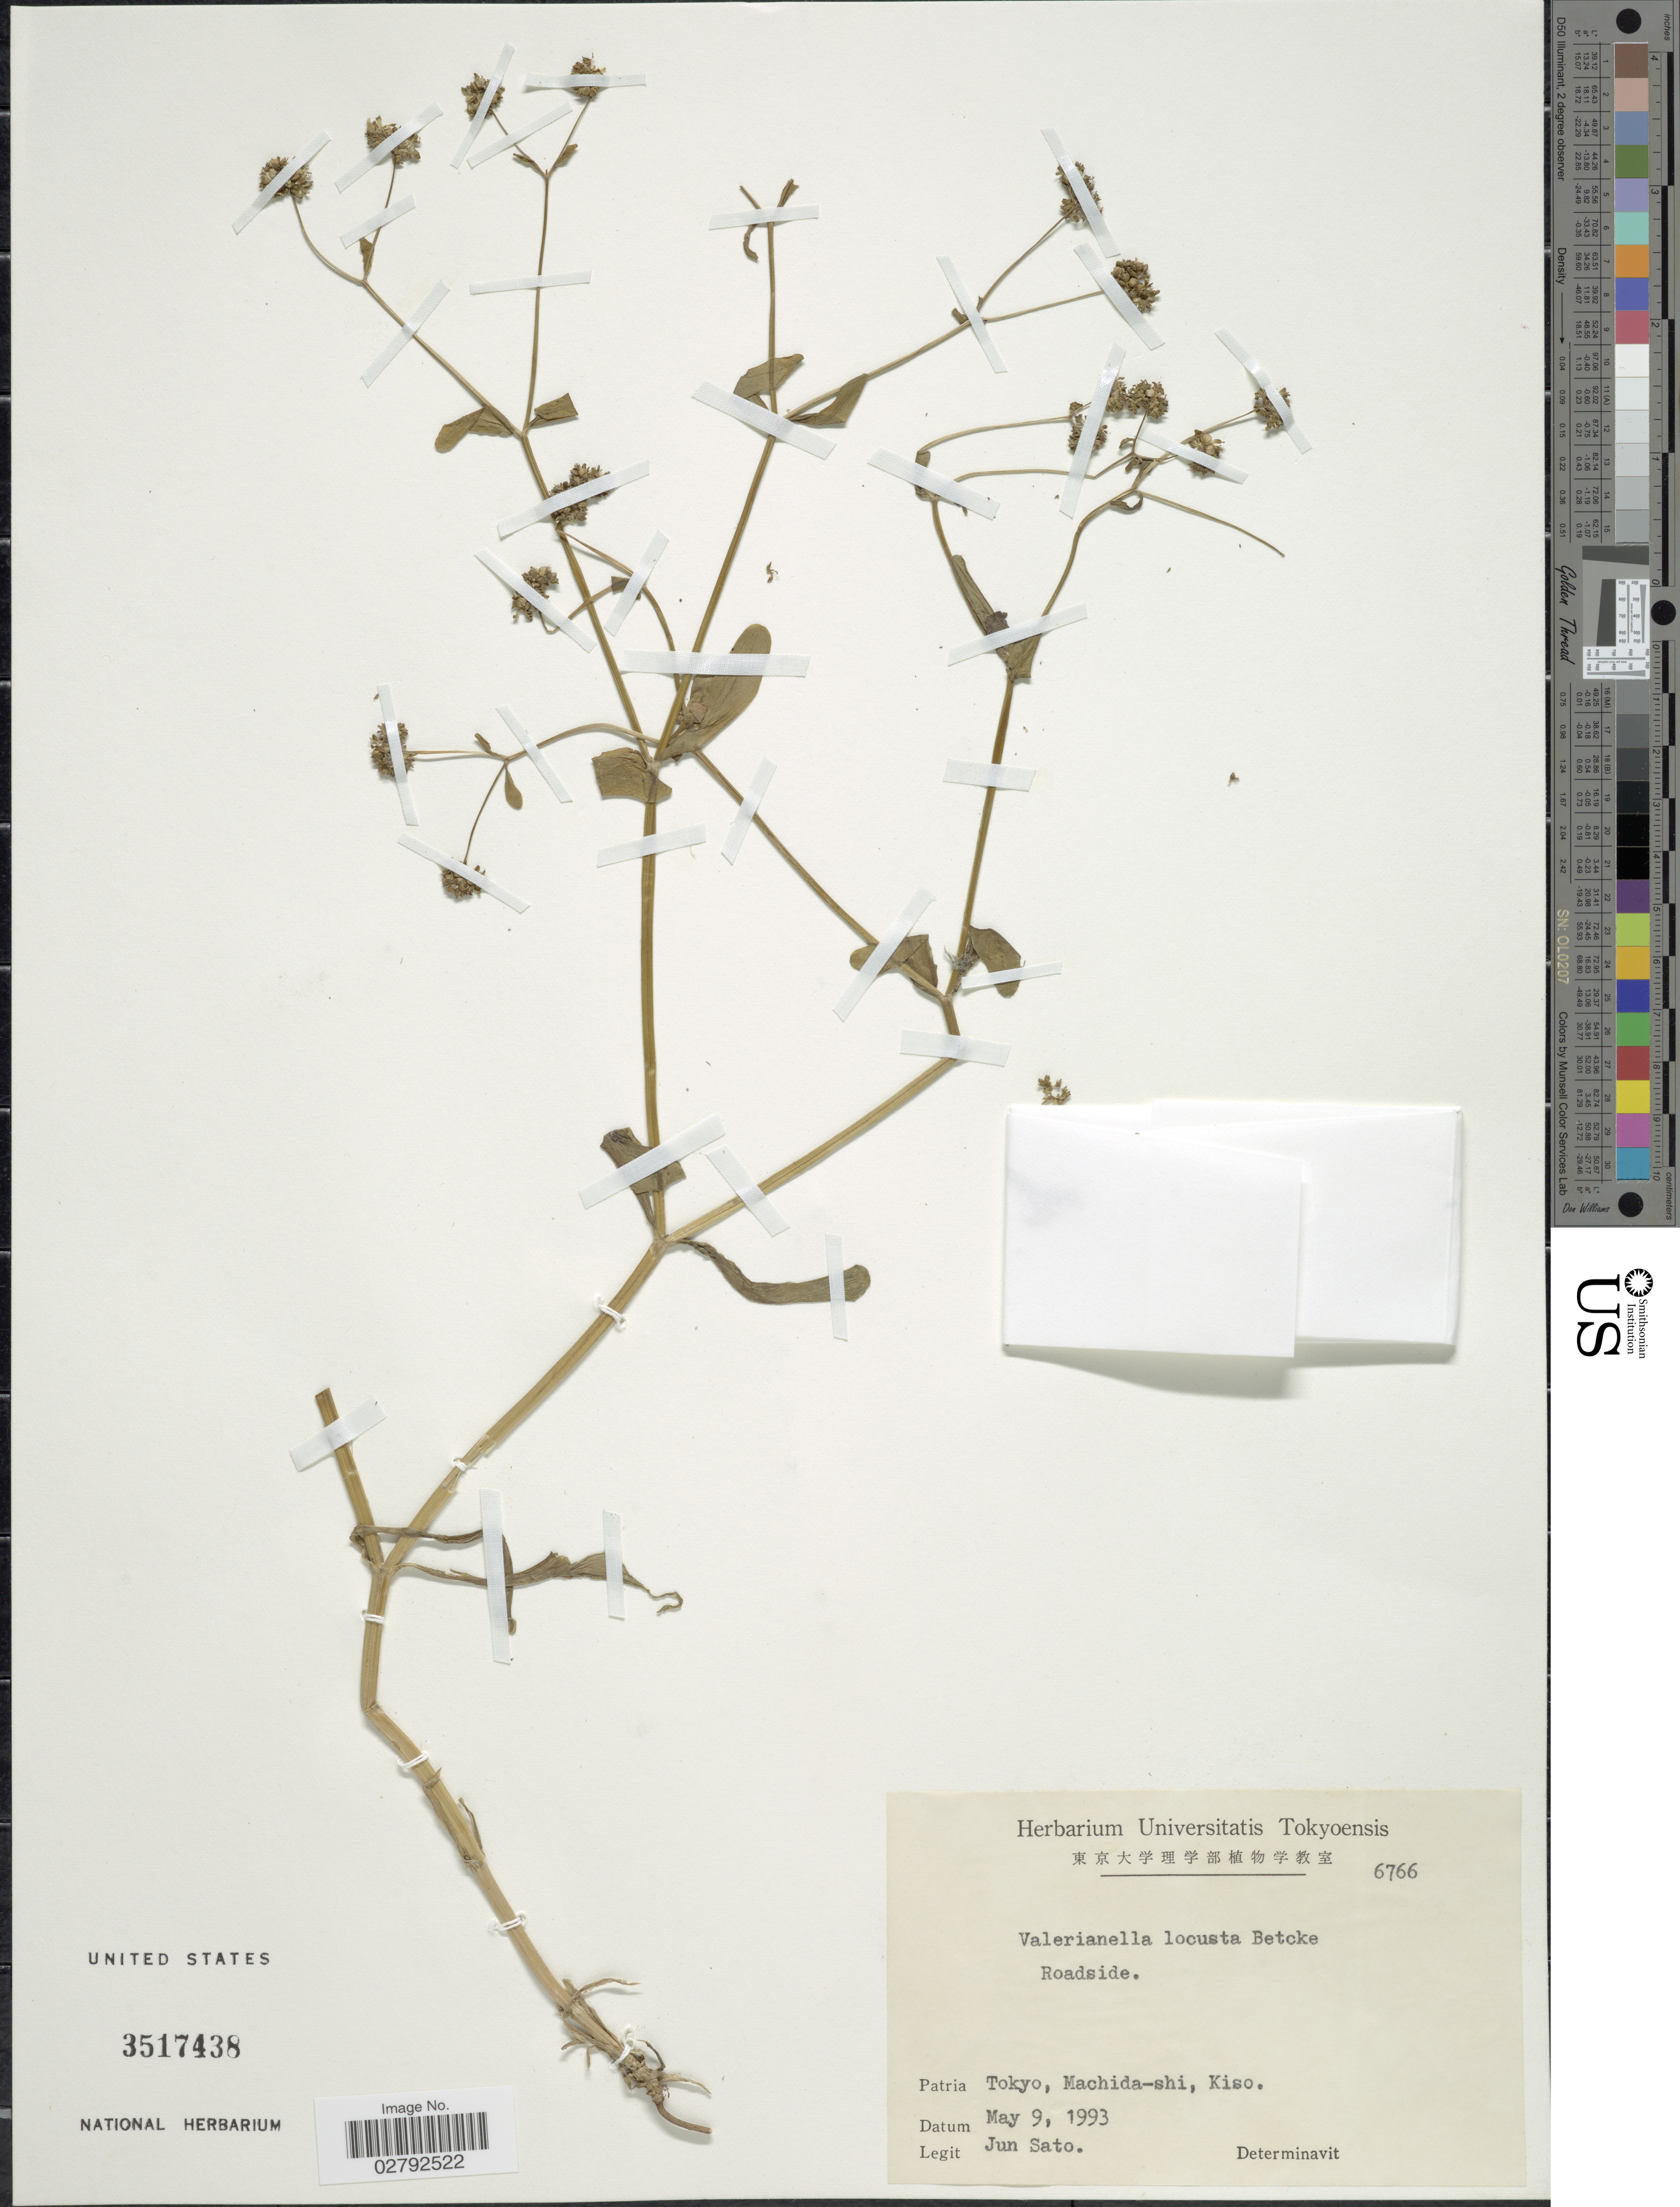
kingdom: Plantae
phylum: Tracheophyta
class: Magnoliopsida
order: Dipsacales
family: Caprifoliaceae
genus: Valerianella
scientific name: Valerianella locusta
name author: (L.) Latourr.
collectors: J. Sato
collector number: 6766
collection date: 1993-05-09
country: Japan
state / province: Tokyo, Federal City of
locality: Tokyo, Machida-shi, Kiso.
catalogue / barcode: US 3517438